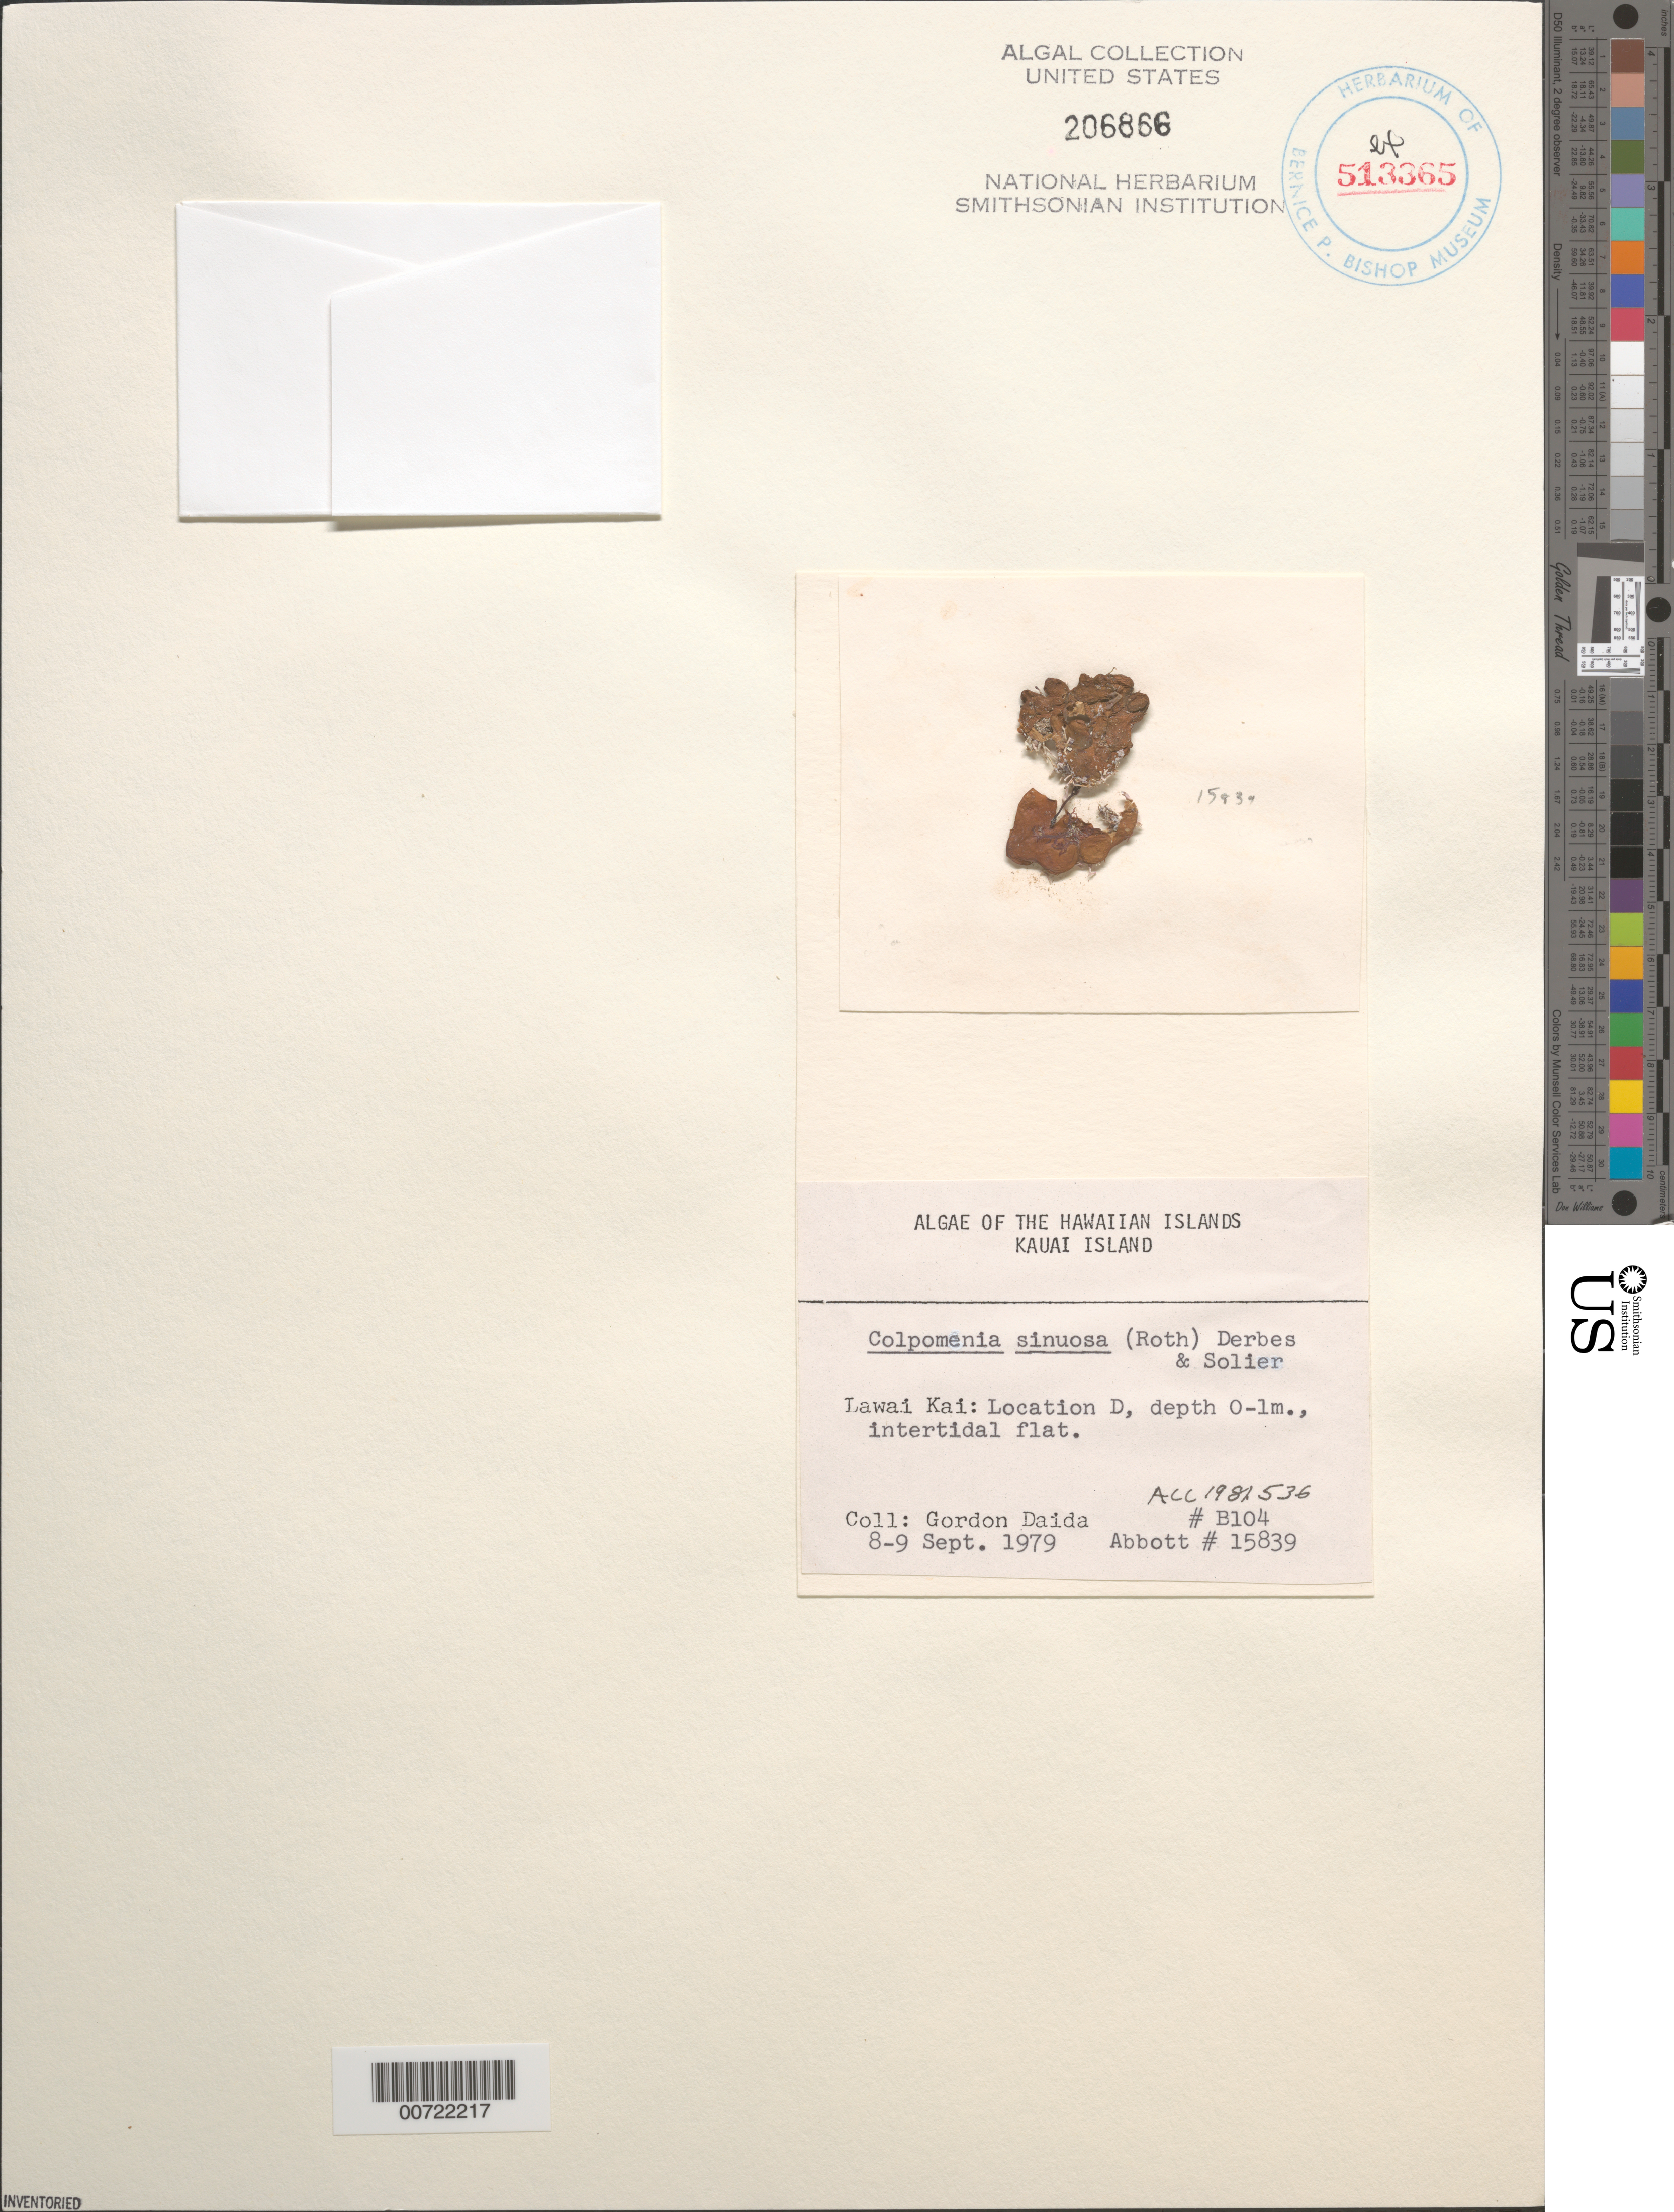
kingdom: Chromista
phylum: Ochrophyta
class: Phaeophyceae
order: Scytosiphonales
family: Scytosiphonaceae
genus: Colpomenia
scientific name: Colpomenia sinuosa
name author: (K. Mert. ex Roth) Derbes & Solier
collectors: G. Daida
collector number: B104 & IAA 15839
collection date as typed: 08 Sep 1979 to 09 Sep 1979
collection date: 1979-09-08/1979-09-09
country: United States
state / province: Hawaii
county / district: Kaui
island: Kaua'i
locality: Lawai Kai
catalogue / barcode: US 206866